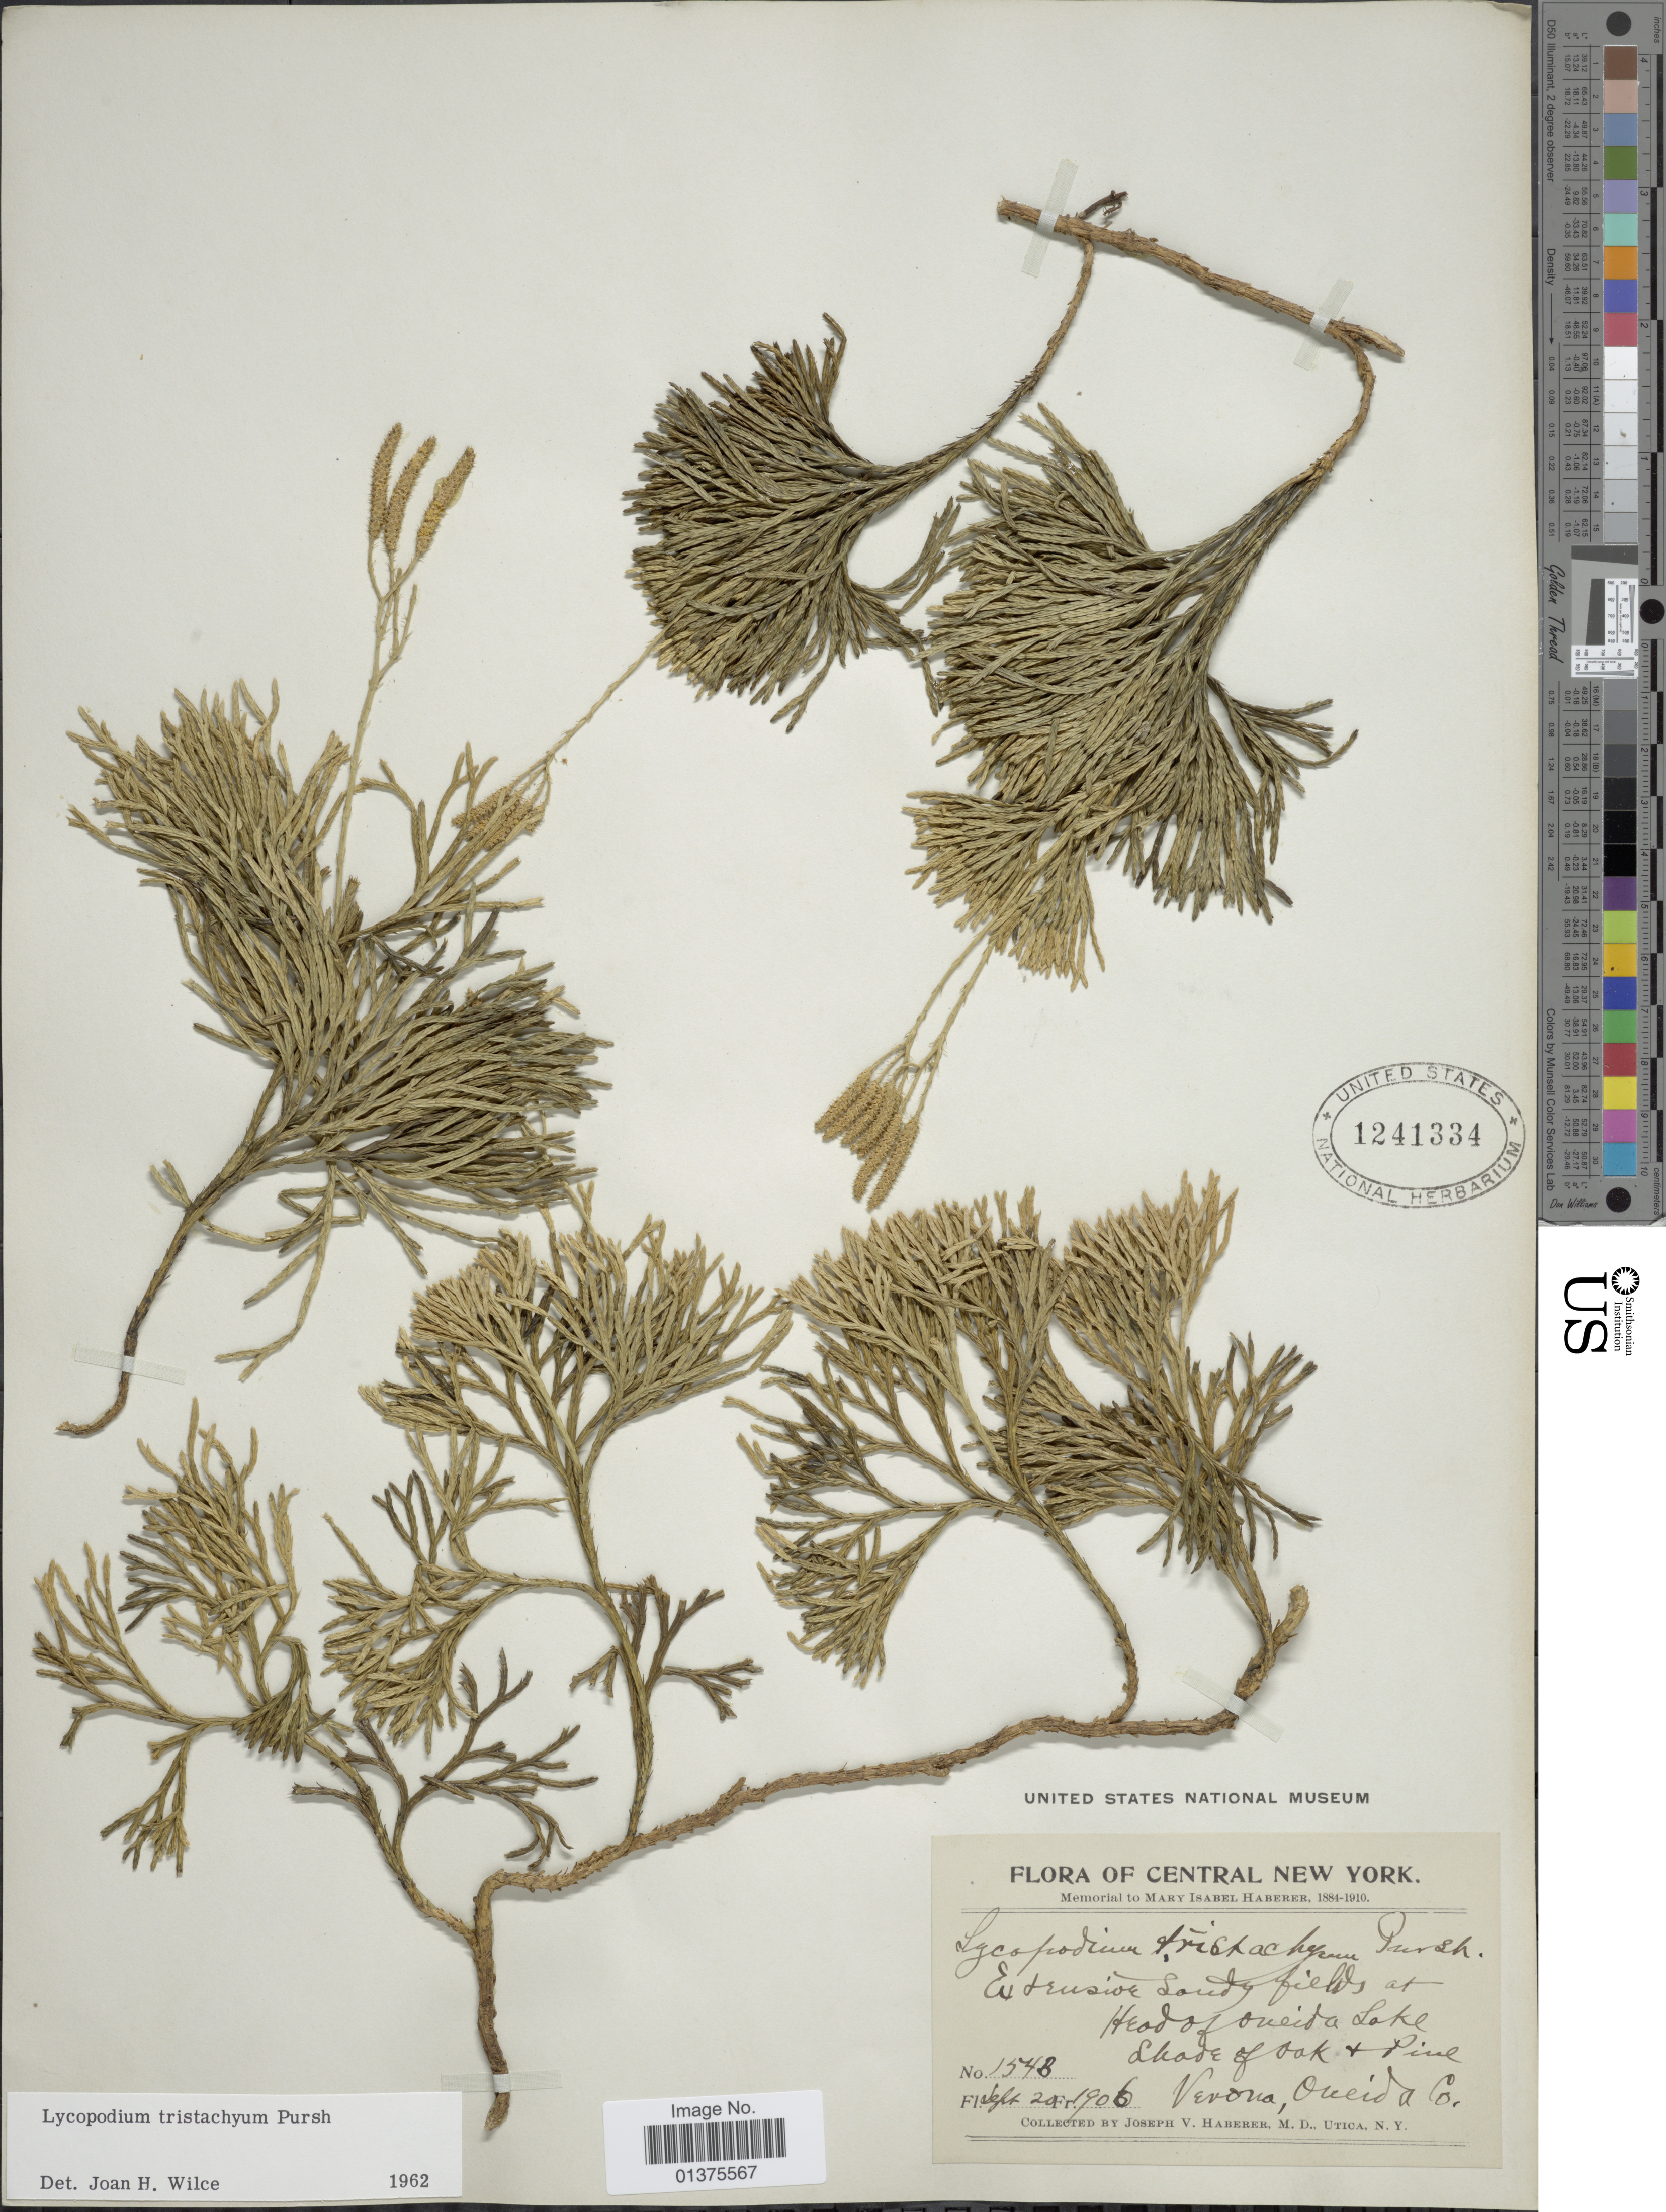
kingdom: Plantae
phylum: Tracheophyta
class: Lycopodiopsida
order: Lycopodiales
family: Lycopodiaceae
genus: Diphasiastrum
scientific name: Diphasiastrum tristachyum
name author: (Pursh) Holub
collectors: J. V. Haberer & M. Utica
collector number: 1548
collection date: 1906-09-20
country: United States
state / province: New York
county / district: Oneida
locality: Head of Oneida lake, shade of Oak Pine, Verona, Oneida Co.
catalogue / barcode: US 1241334